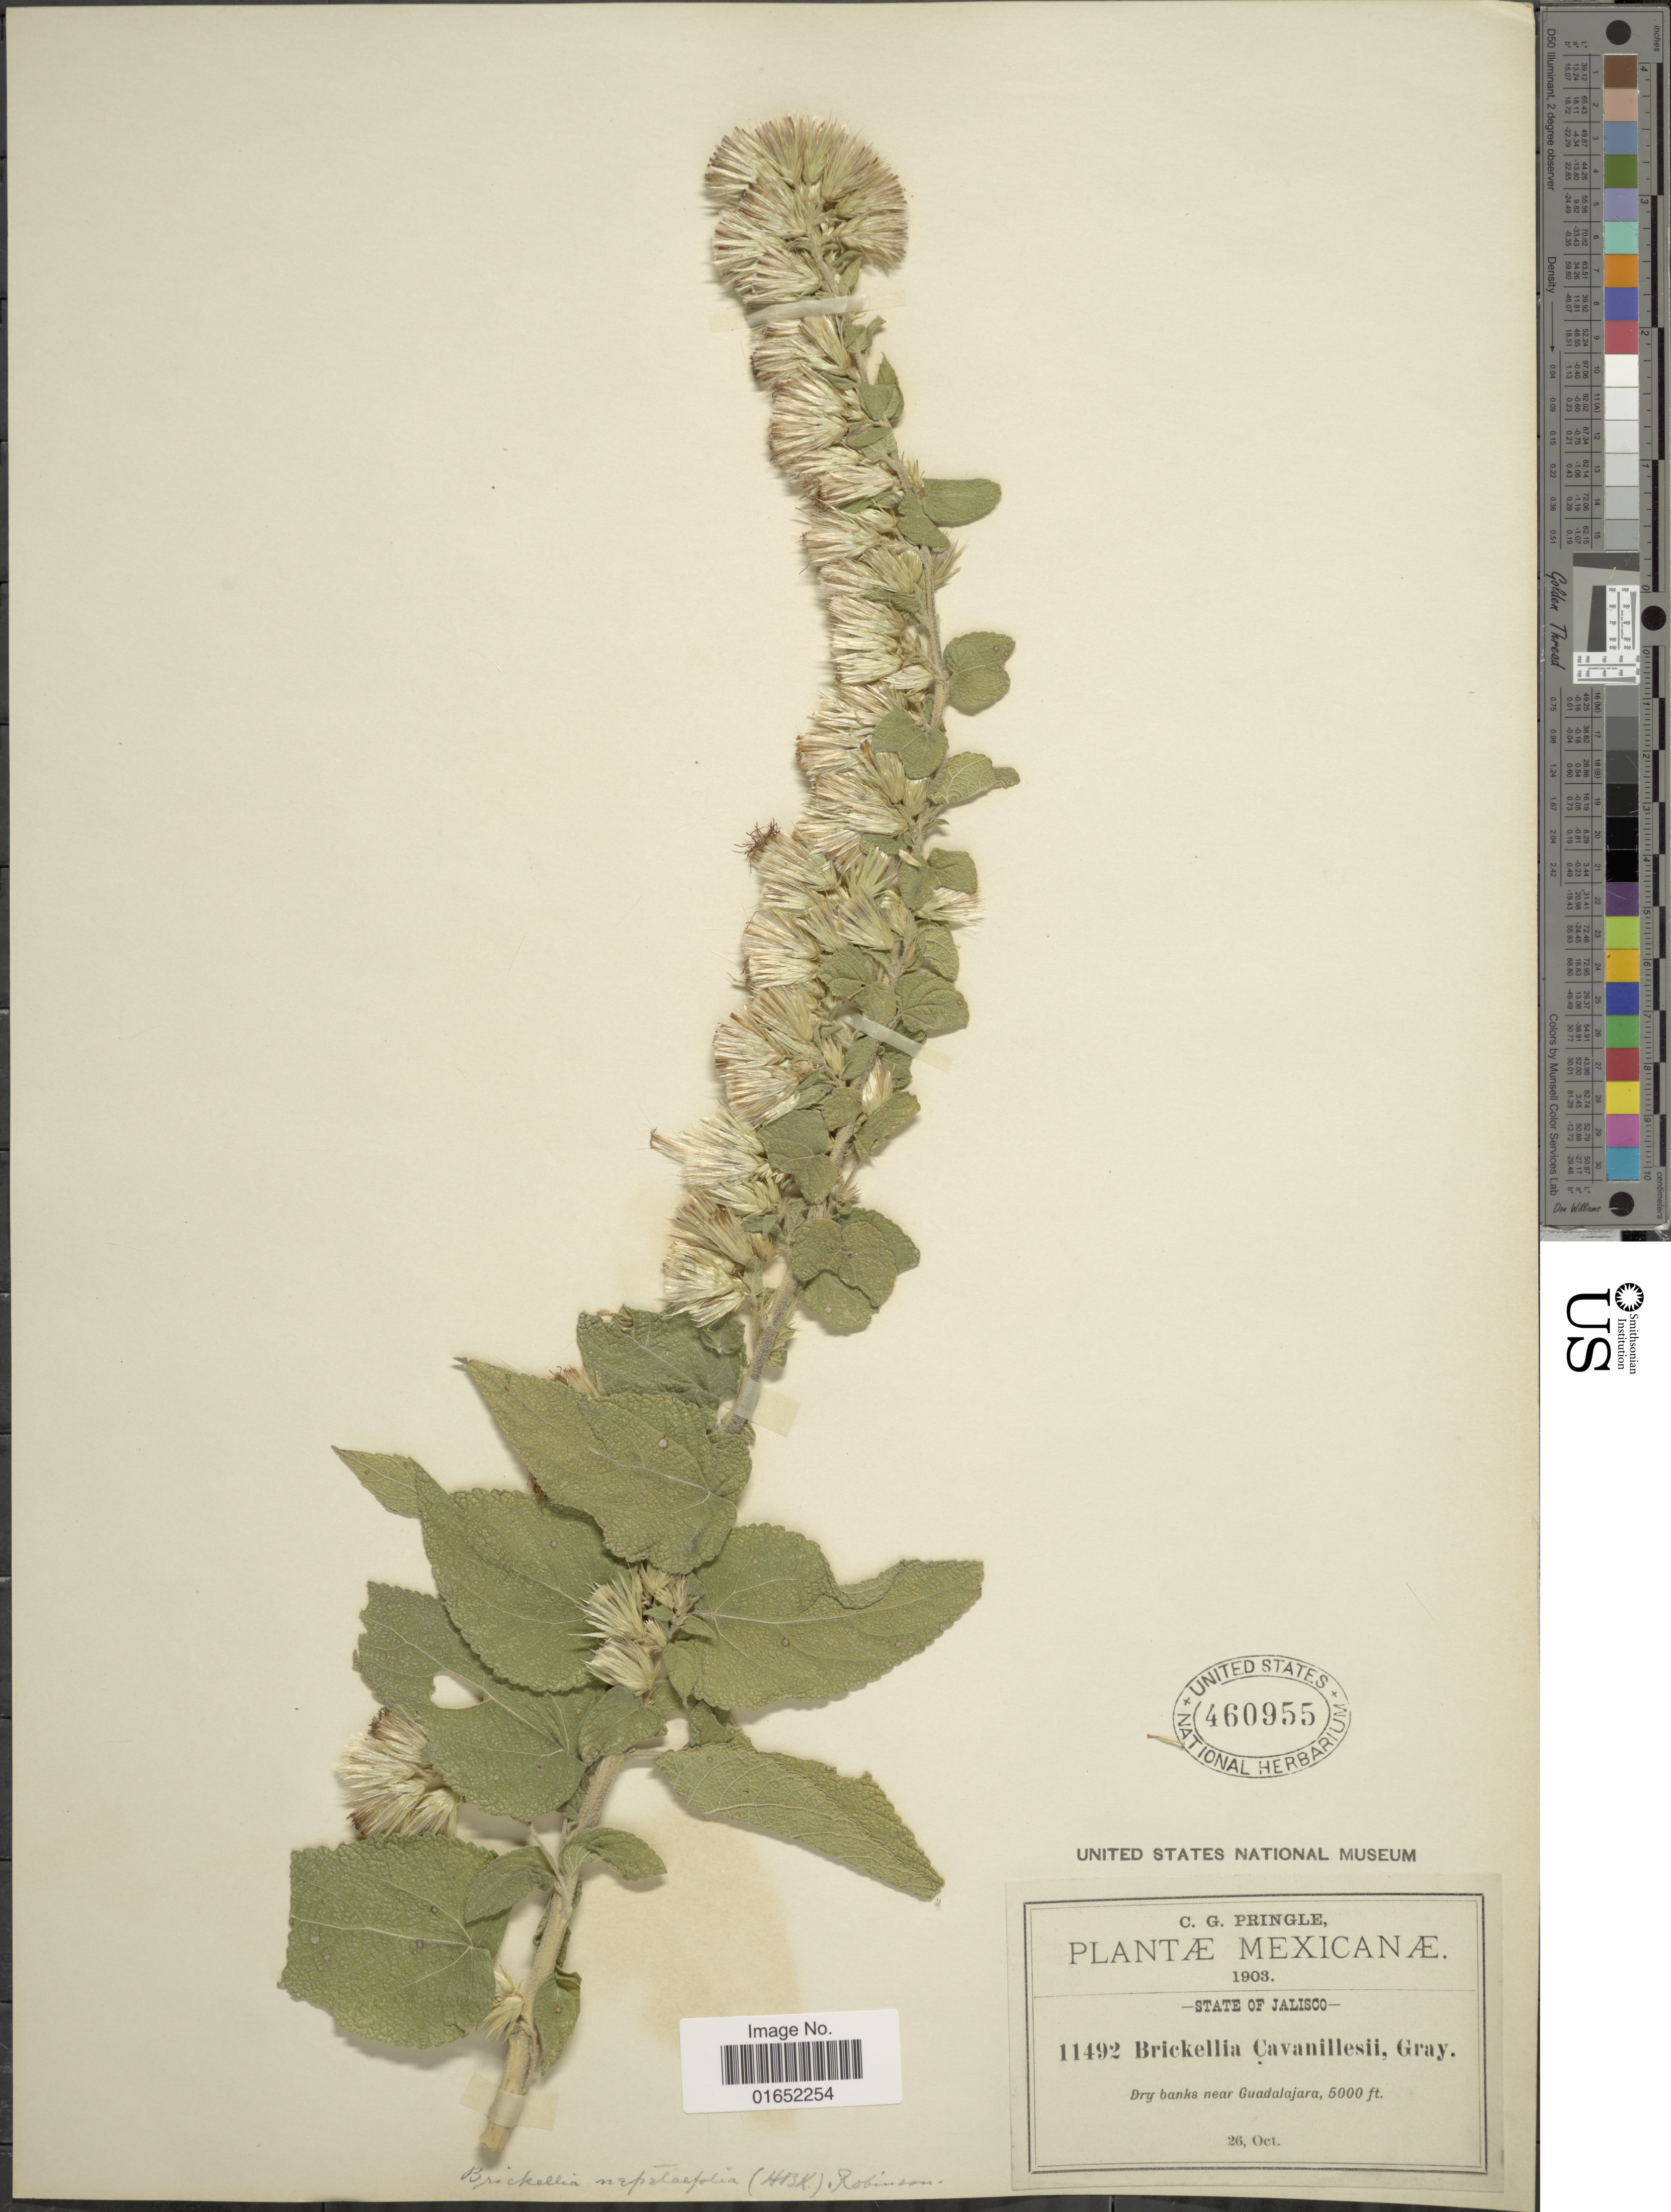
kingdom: Plantae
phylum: Tracheophyta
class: Magnoliopsida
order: Asterales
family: Asteraceae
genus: Brickellia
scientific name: Brickellia secundiflora var. nepetifolia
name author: (Kunth) B.L. Rob.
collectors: C. G. Pringle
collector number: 11492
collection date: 1903-10-26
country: Mexico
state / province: Jalisco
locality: Dry banks near Guadalajara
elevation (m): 1524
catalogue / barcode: US 460955